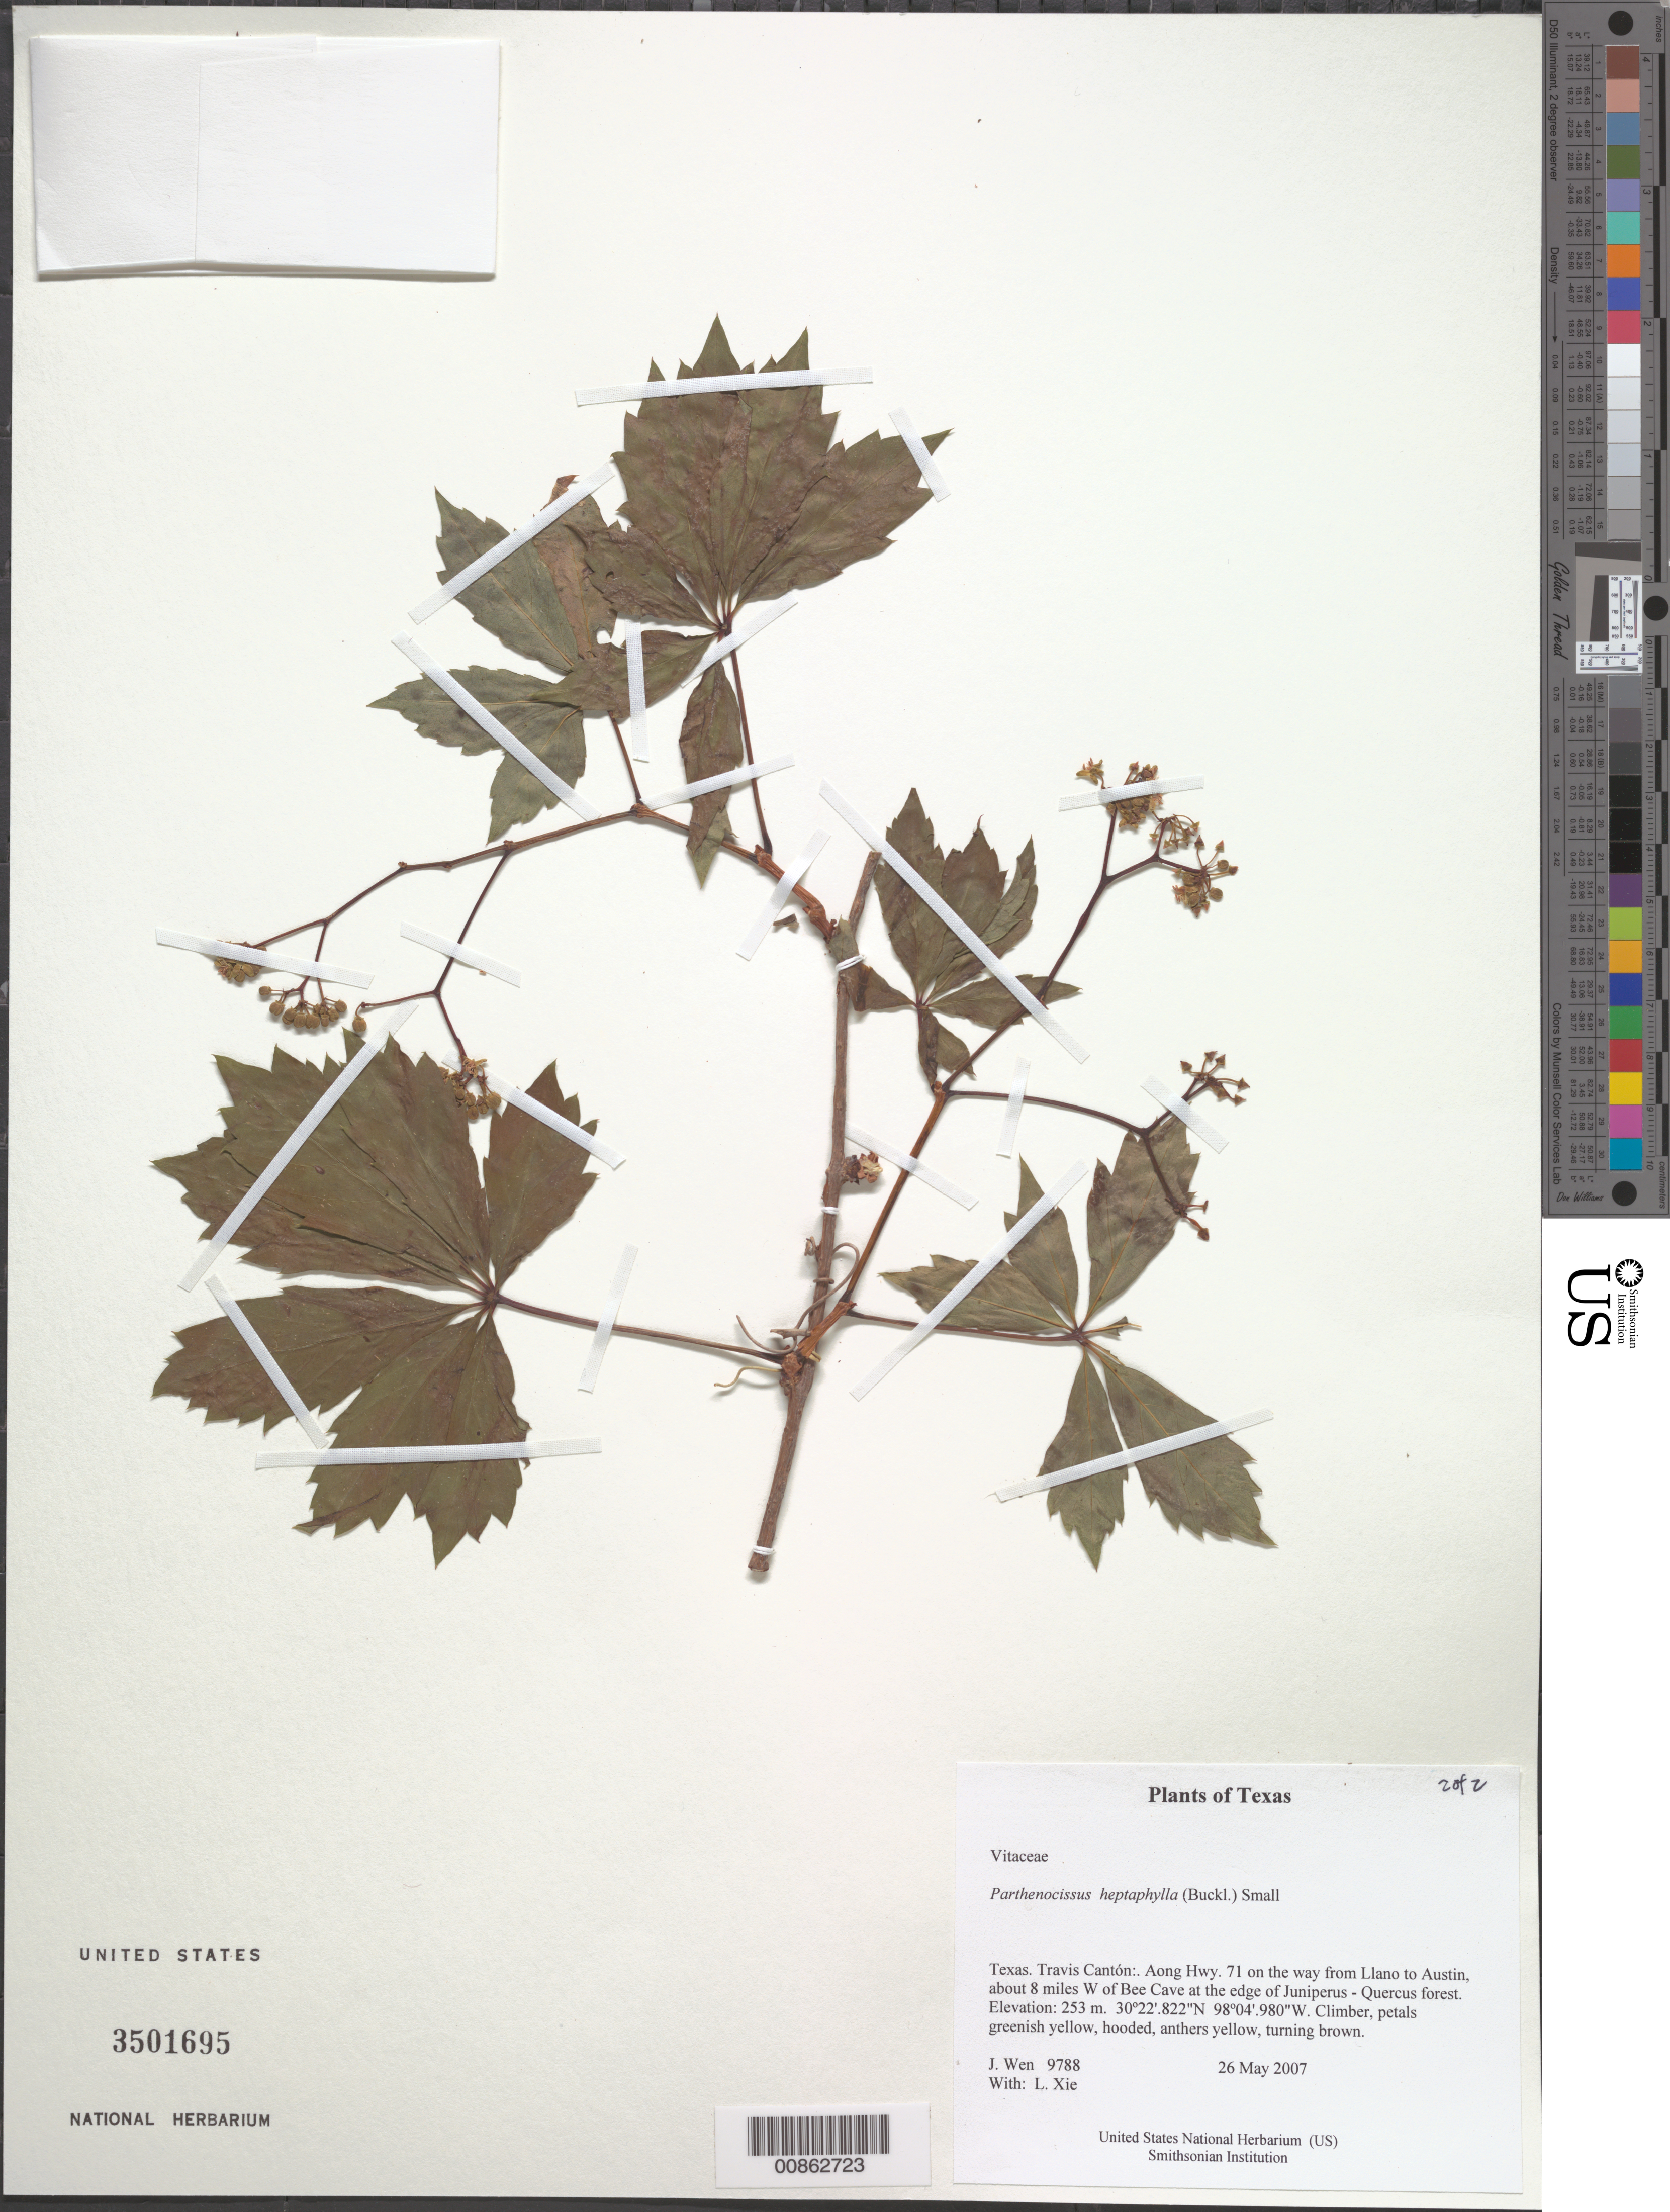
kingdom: Plantae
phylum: Tracheophyta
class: Magnoliopsida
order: Vitales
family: Vitaceae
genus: Parthenocissus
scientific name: Parthenocissus heptaphylla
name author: (Buckley) Britton ex Small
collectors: J. Wen & L. Xie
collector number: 9788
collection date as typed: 26 May 2007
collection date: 2007-05-26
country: United States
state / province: Texas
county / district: Travis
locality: Along Hwy. 71 on the way from Llano to Austin, about 8 miles W of Bee Cave at the edge of Juniperus - Quercus forest.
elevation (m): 253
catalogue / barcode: US 3501695